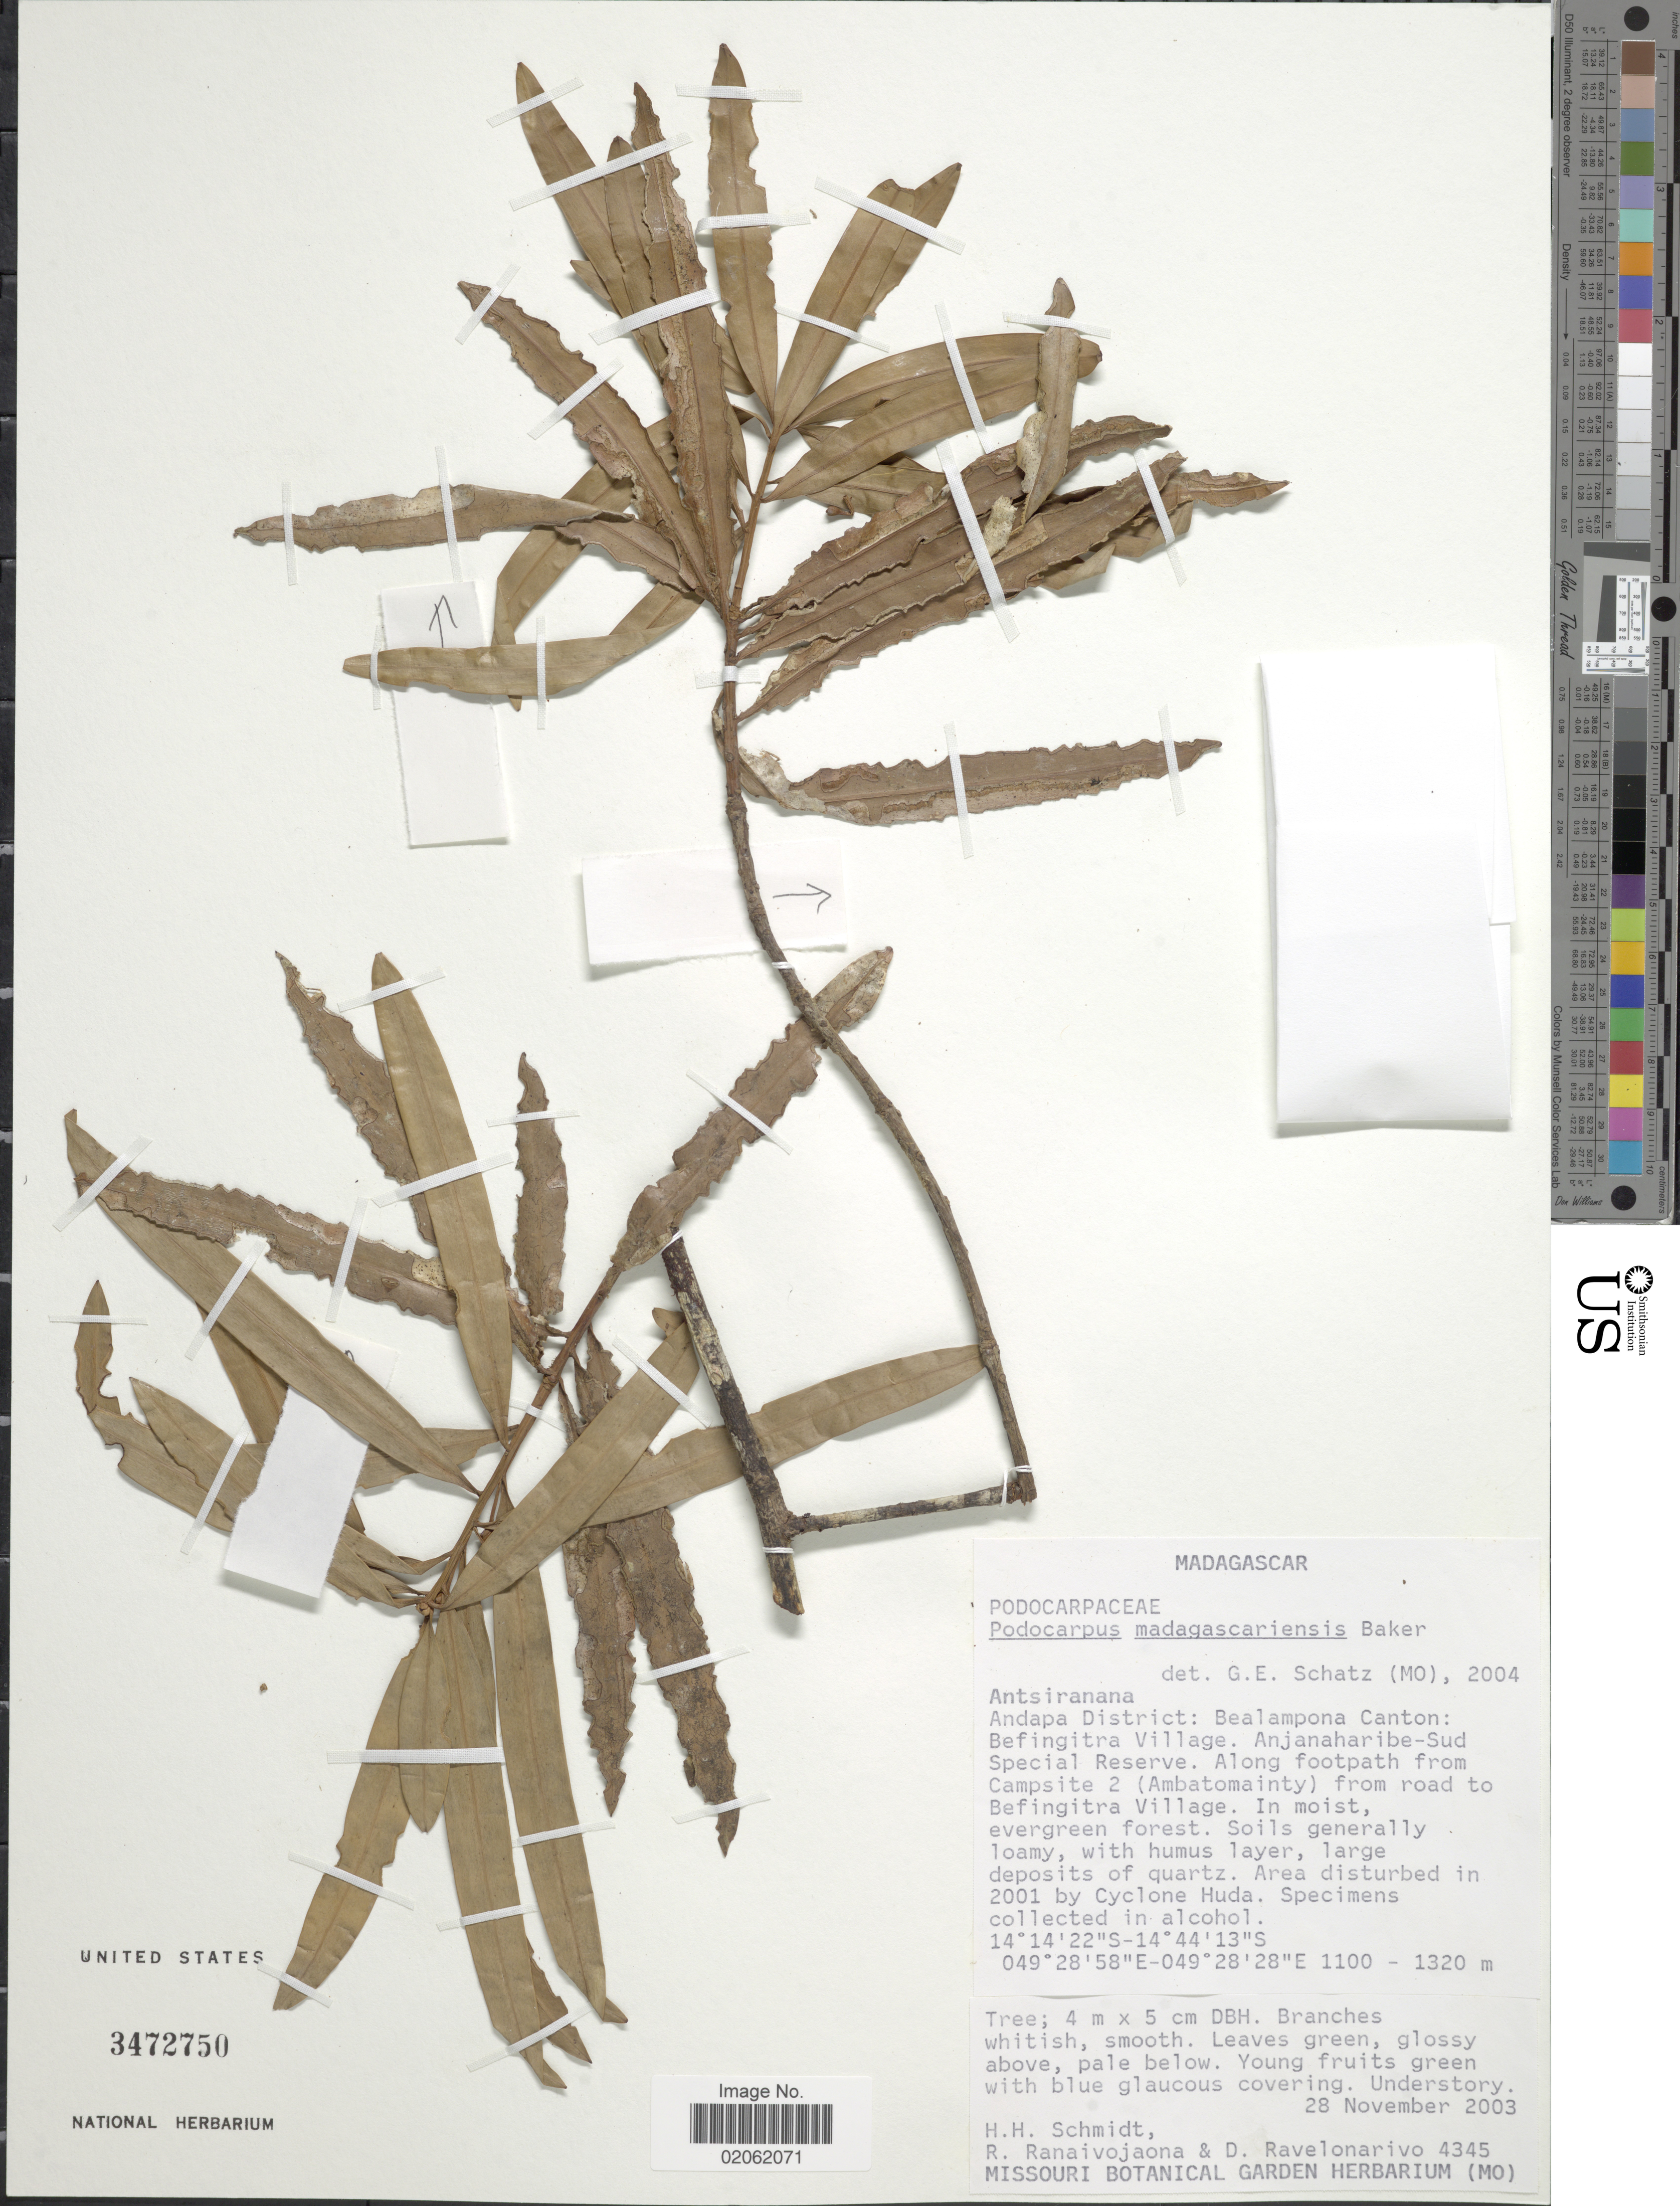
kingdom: Plantae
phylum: Tracheophyta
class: Pinopsida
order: Pinales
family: Podocarpaceae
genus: Podocarpus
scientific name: Podocarpus madagascariensis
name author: Baker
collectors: H. H. Schmidt, R. Ranaivojaona & D. Ravelonairivo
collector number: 4345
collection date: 2003-11-28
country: Madagascar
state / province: Sava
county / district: Andapa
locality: Andapa District: Bealampona Canton: Befingitra Village. Anjanaharibe-Sud Special Reserve. Along footpath from Campsite 2 (Ambatomainty) from road to Befingitra Village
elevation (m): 1100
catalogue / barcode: US 3472750